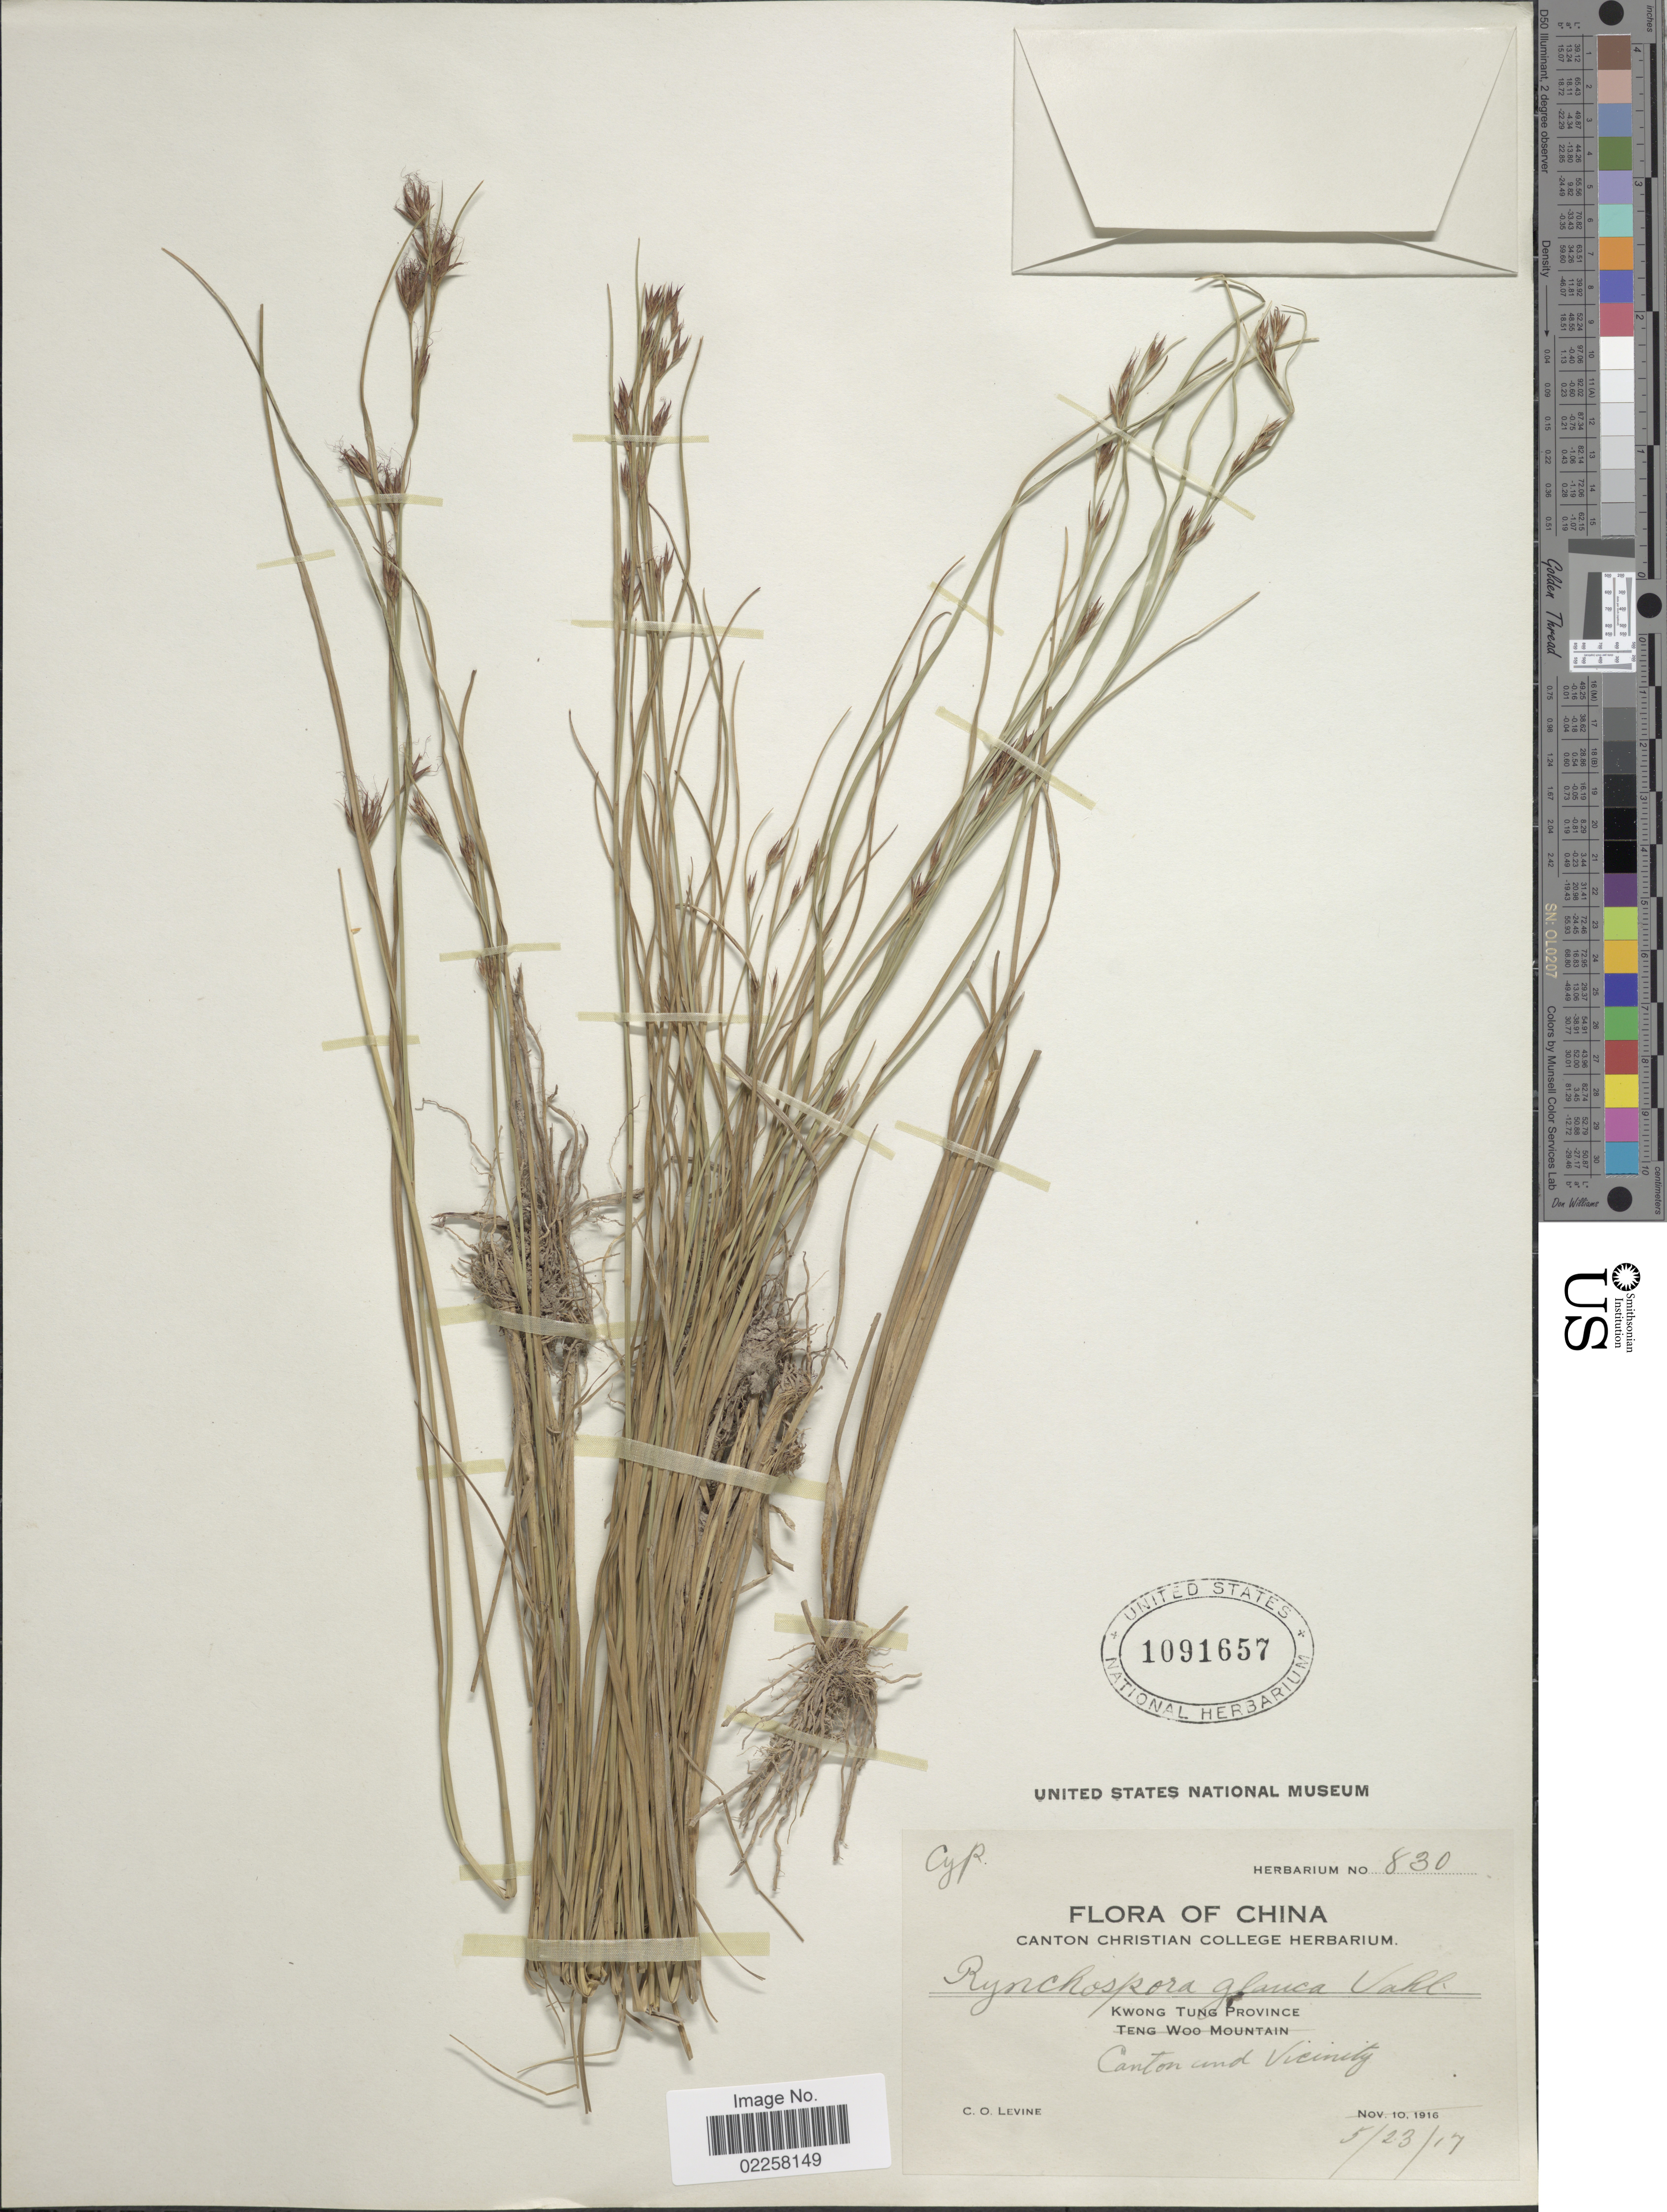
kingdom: Plantae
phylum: Tracheophyta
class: Liliopsida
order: Poales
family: Cyperaceae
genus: Rhynchospora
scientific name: Rhynchospora rugosa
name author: (Vahl) Gale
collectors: C. O. Levine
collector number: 830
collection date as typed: Transcribed d/m/y: 23/5/17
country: China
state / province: Guangdong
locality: Kwong Tung Province. Canton and Vicinity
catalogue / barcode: US 1091657